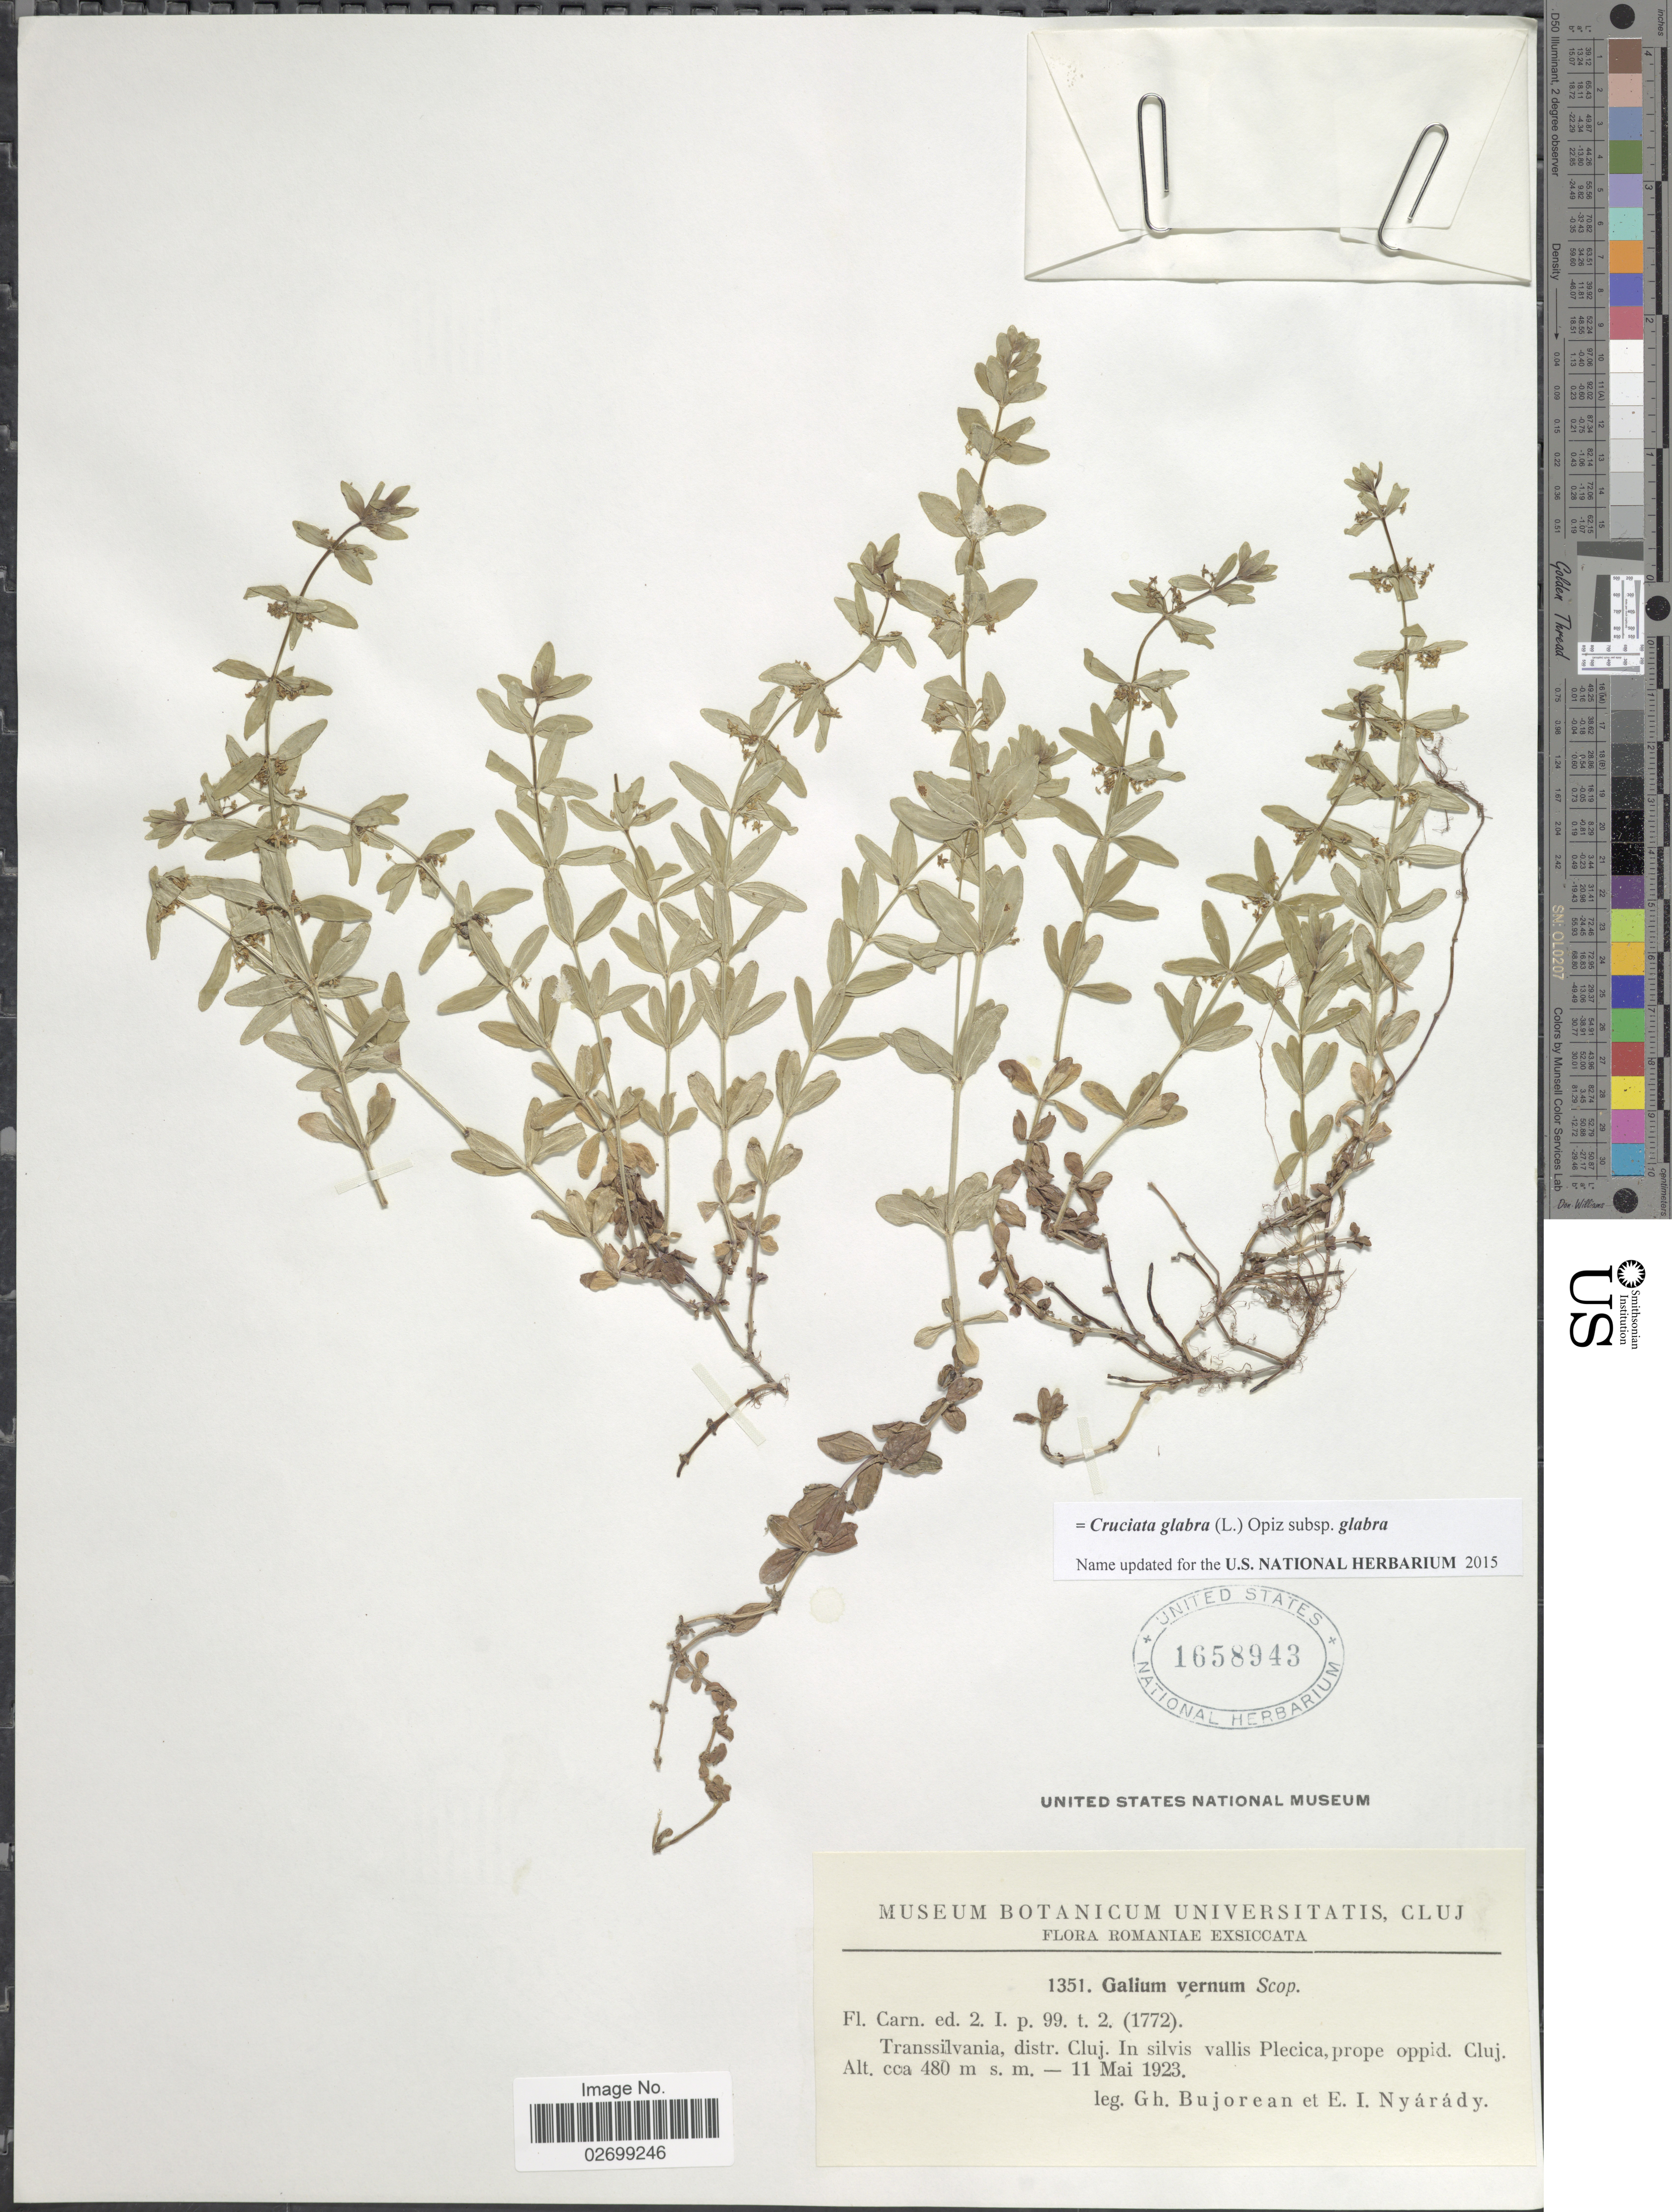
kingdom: Plantae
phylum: Tracheophyta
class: Magnoliopsida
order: Gentianales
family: Rubiaceae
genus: Cruciata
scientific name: Cruciata glabra subsp. glabra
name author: (L.) Opiz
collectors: G. Bujorean & E. Nyárády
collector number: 1351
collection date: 1923-05-11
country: Romania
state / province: Cluj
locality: Transsilvania, in silvis vallis Plecica, prope oppid. Cluj.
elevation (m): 480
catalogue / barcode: US 1658943